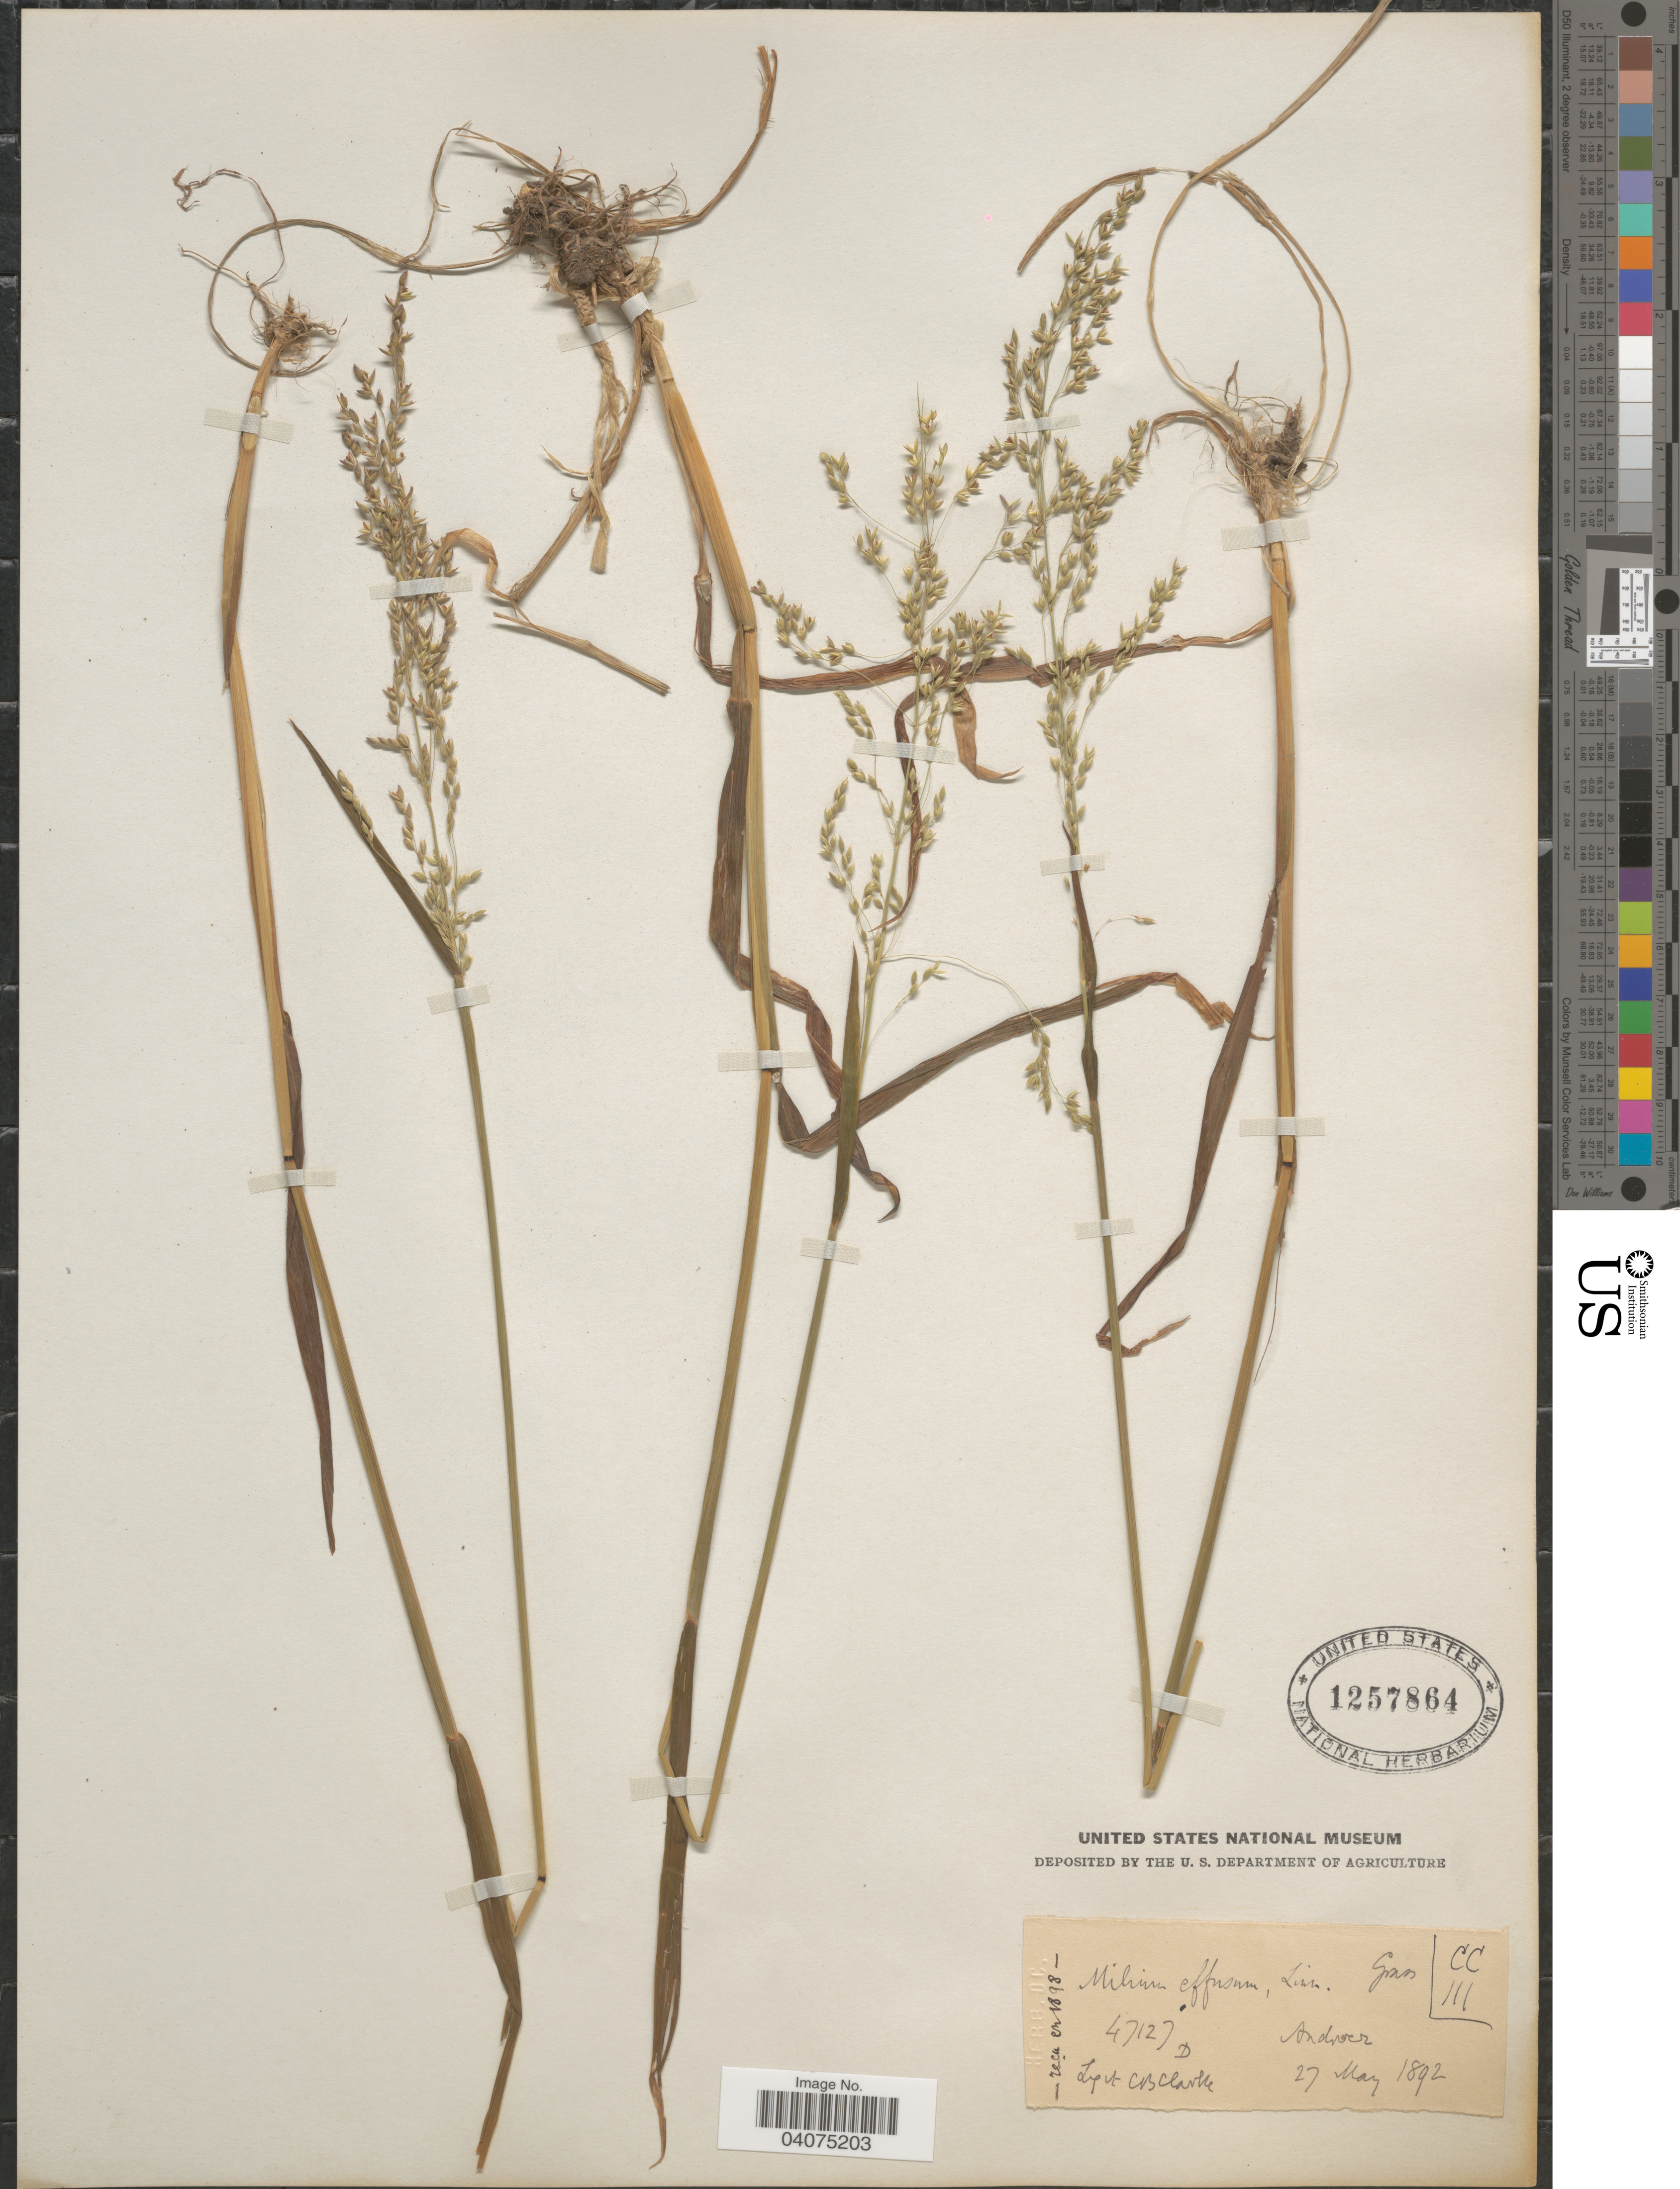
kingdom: Plantae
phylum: Tracheophyta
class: Liliopsida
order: Poales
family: Poaceae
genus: Milium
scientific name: Milium effusum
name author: L.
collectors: C. B. Clarke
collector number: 47127D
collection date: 1892-05-27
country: United Kingdom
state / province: England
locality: Andover.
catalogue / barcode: US 1257864